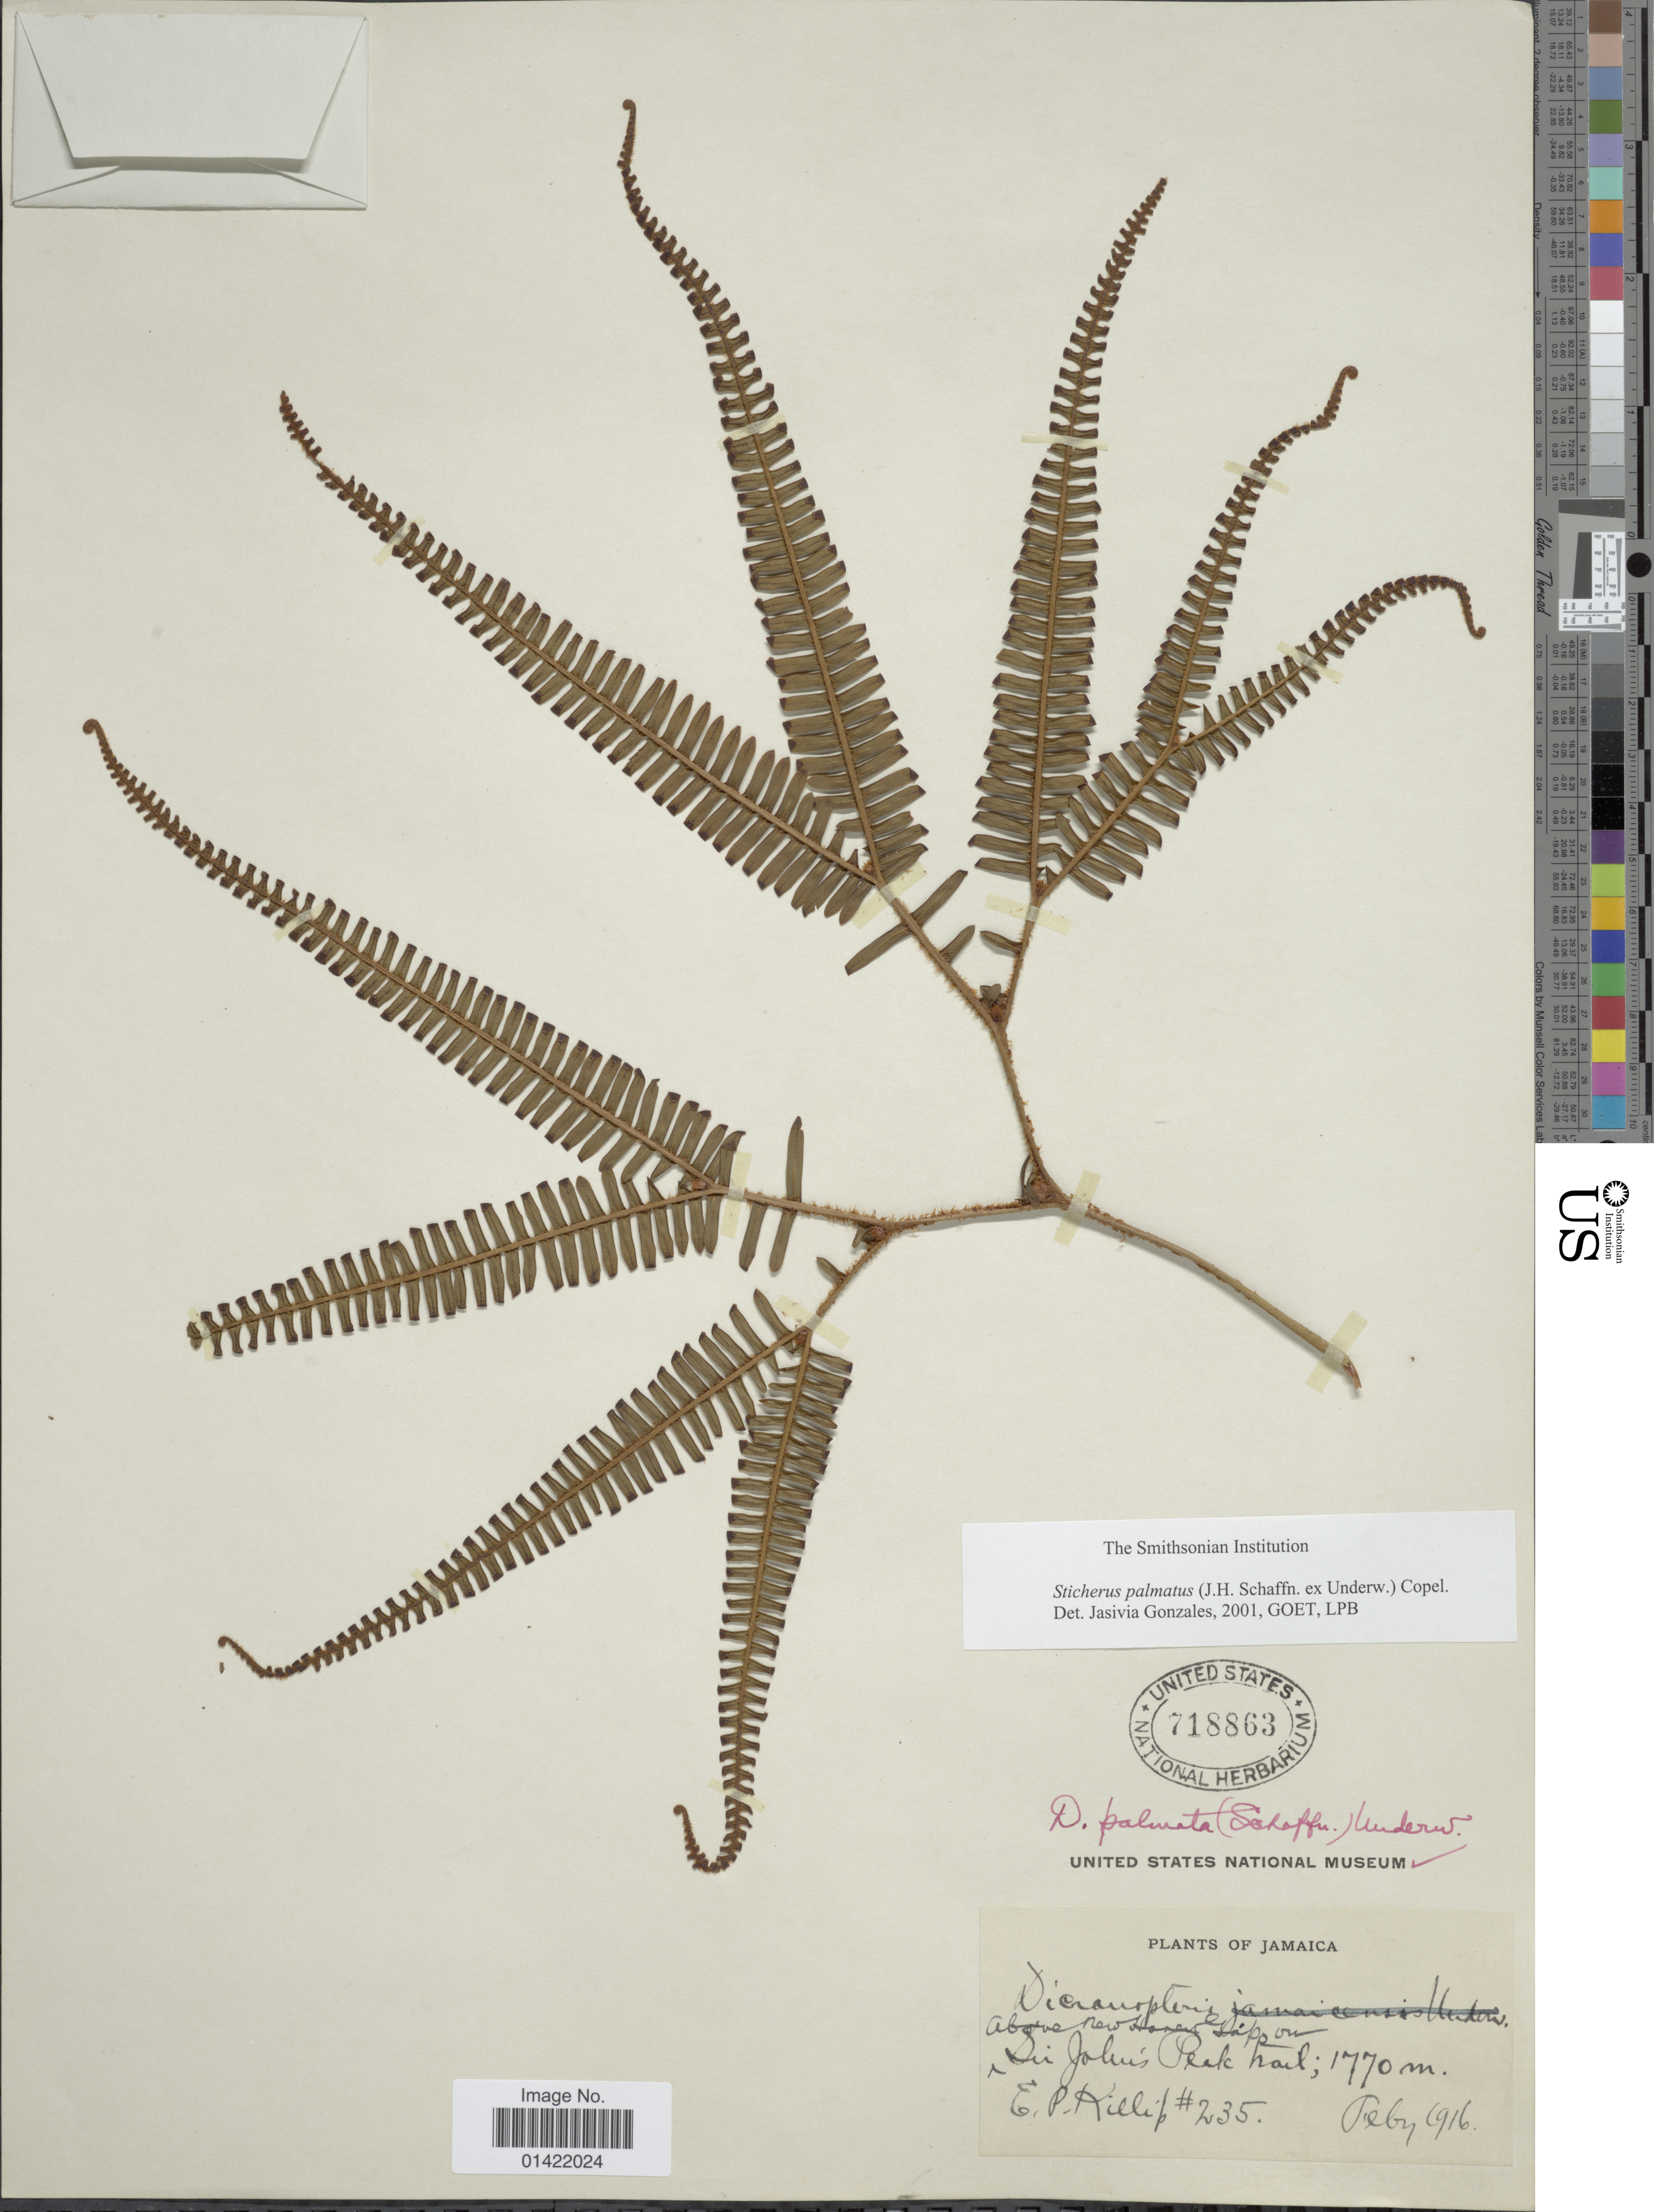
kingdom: Plantae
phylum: Tracheophyta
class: Polypodiopsida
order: Gleicheniales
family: Gleicheniaceae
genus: Sticherus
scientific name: Sticherus furcatus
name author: (L.) Ching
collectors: E. P. Killip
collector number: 235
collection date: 1916-02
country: Jamaica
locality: Sir John's Peak trail.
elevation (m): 1770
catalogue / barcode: US 718863